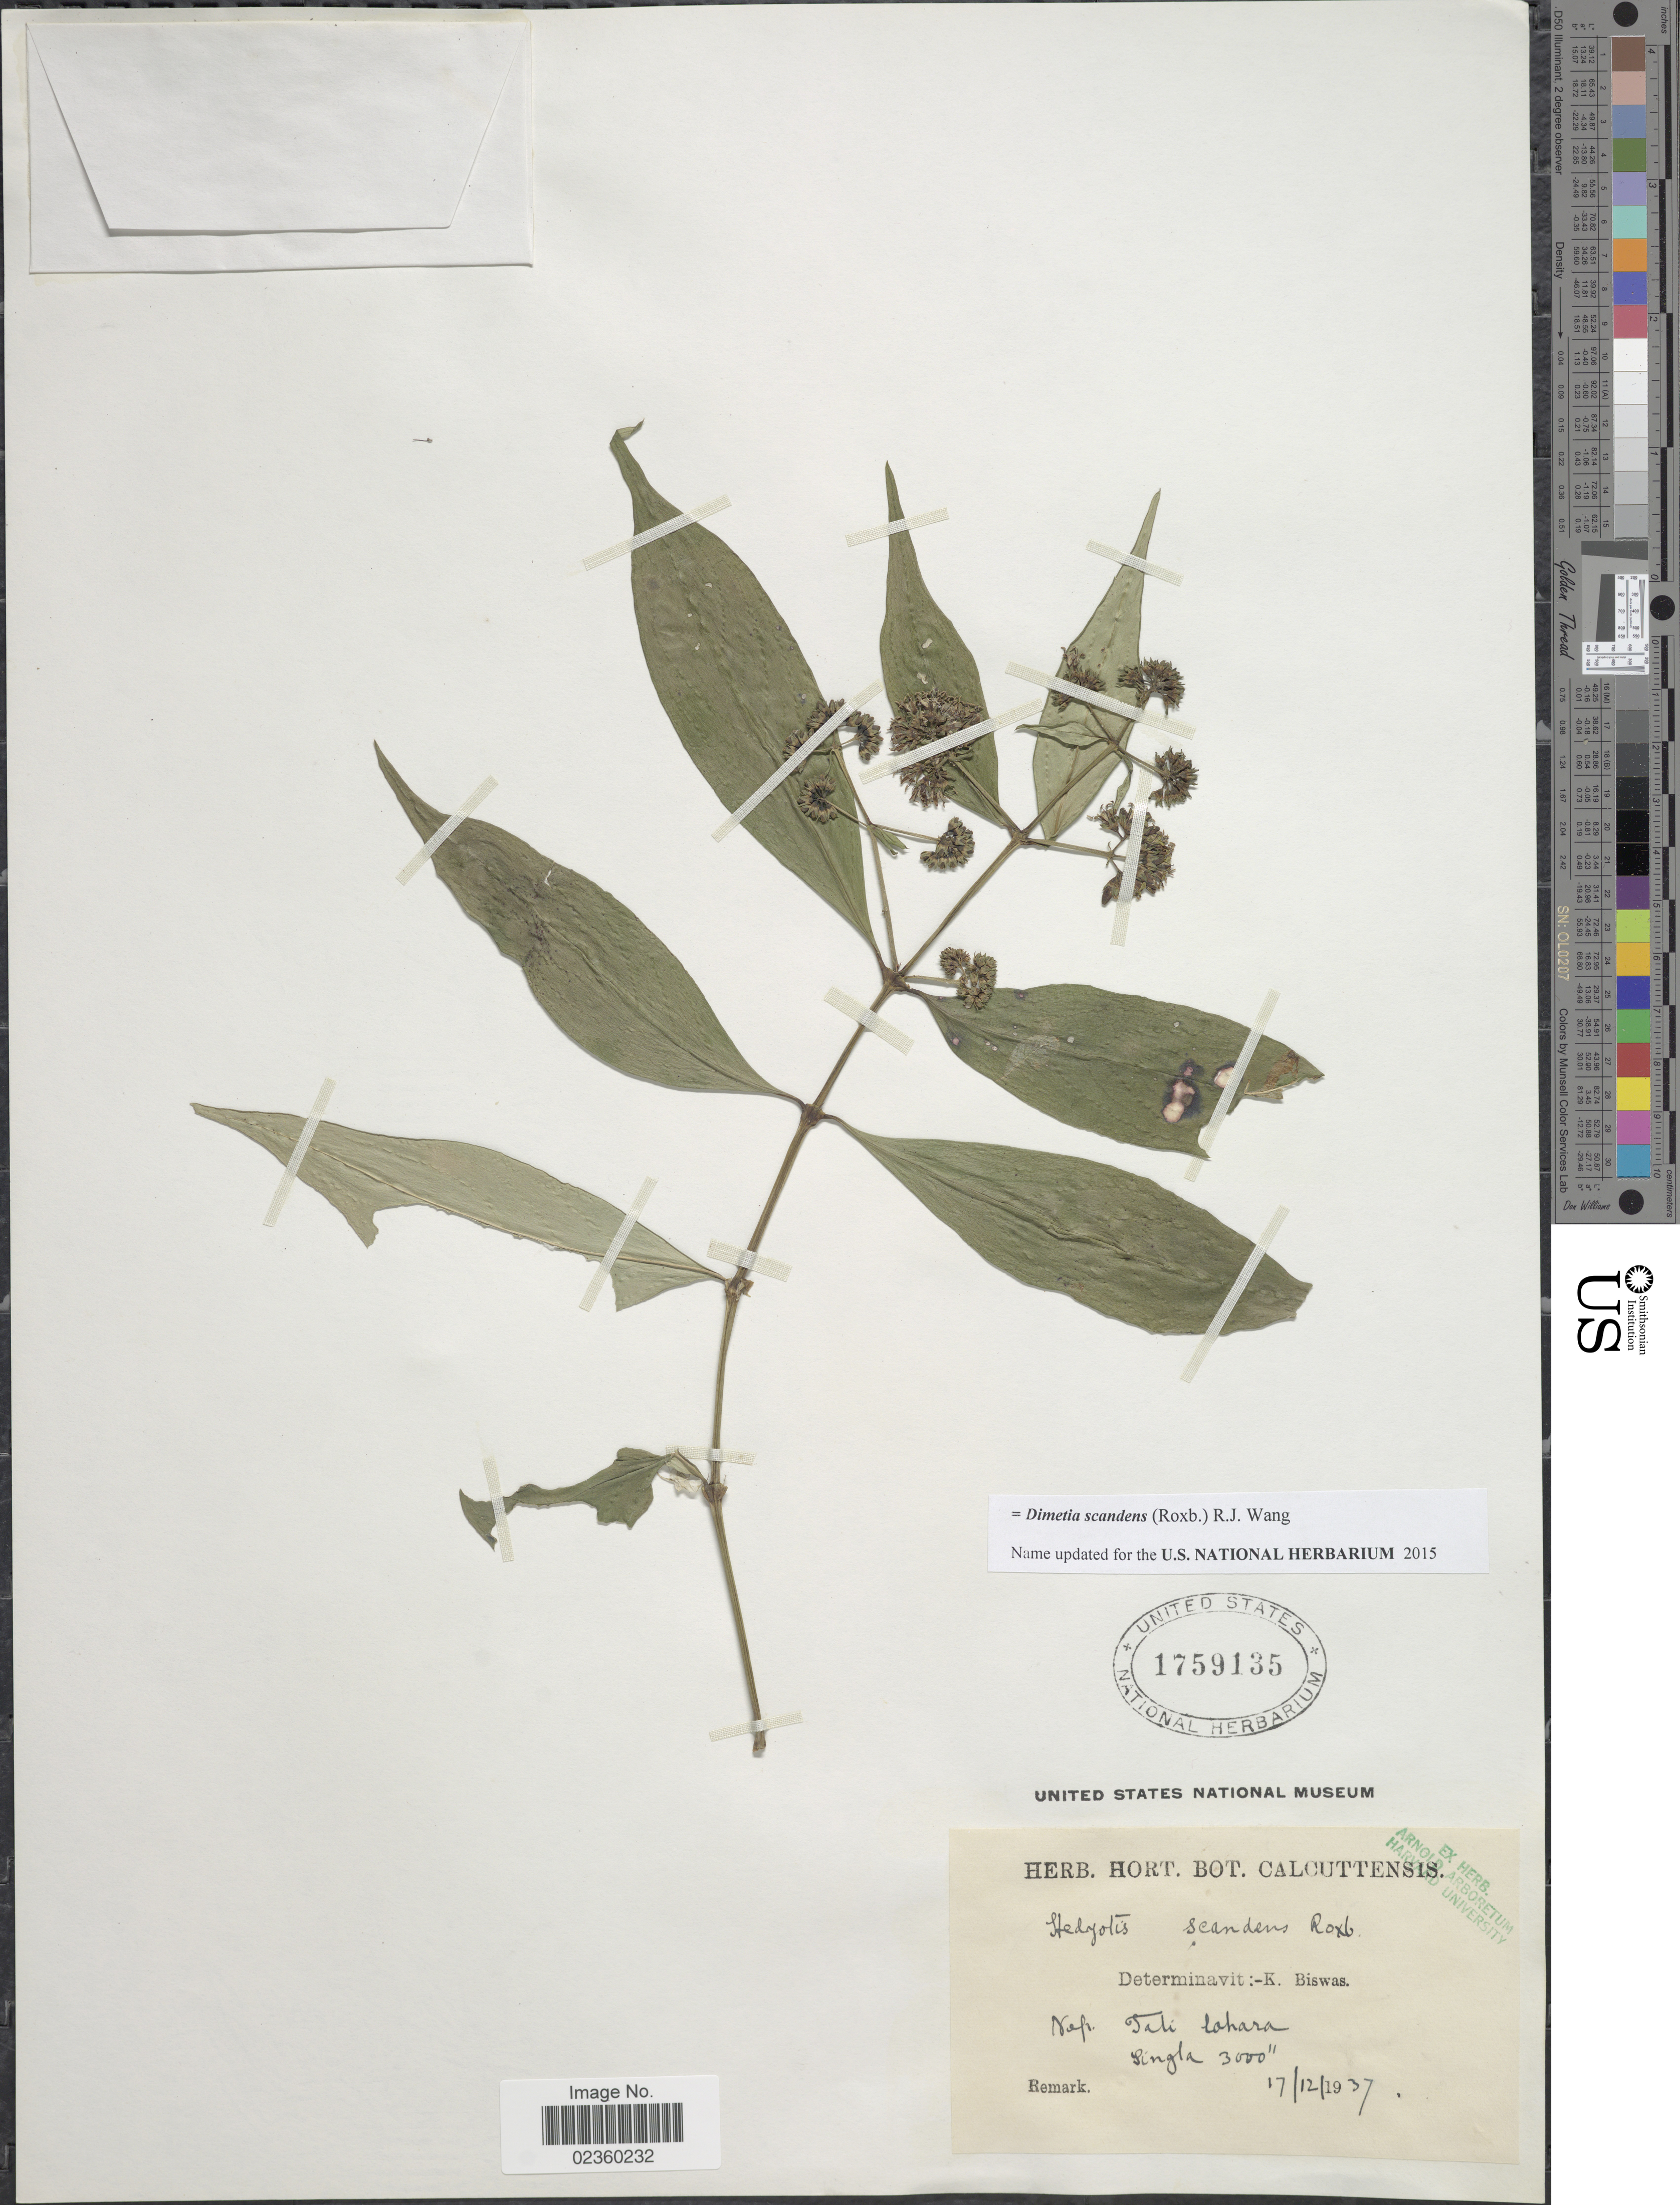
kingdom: Plantae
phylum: Tracheophyta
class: Magnoliopsida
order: Gentianales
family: Rubiaceae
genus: Dimetia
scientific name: Dimetia scandens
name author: (Roxb.) R.J. Wang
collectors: ex Herb. Hort. Bot. Calcuttensis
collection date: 1937-12-17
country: India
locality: Nap, Tali lohara, Singla [interpreted]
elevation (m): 914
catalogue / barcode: US 1759135